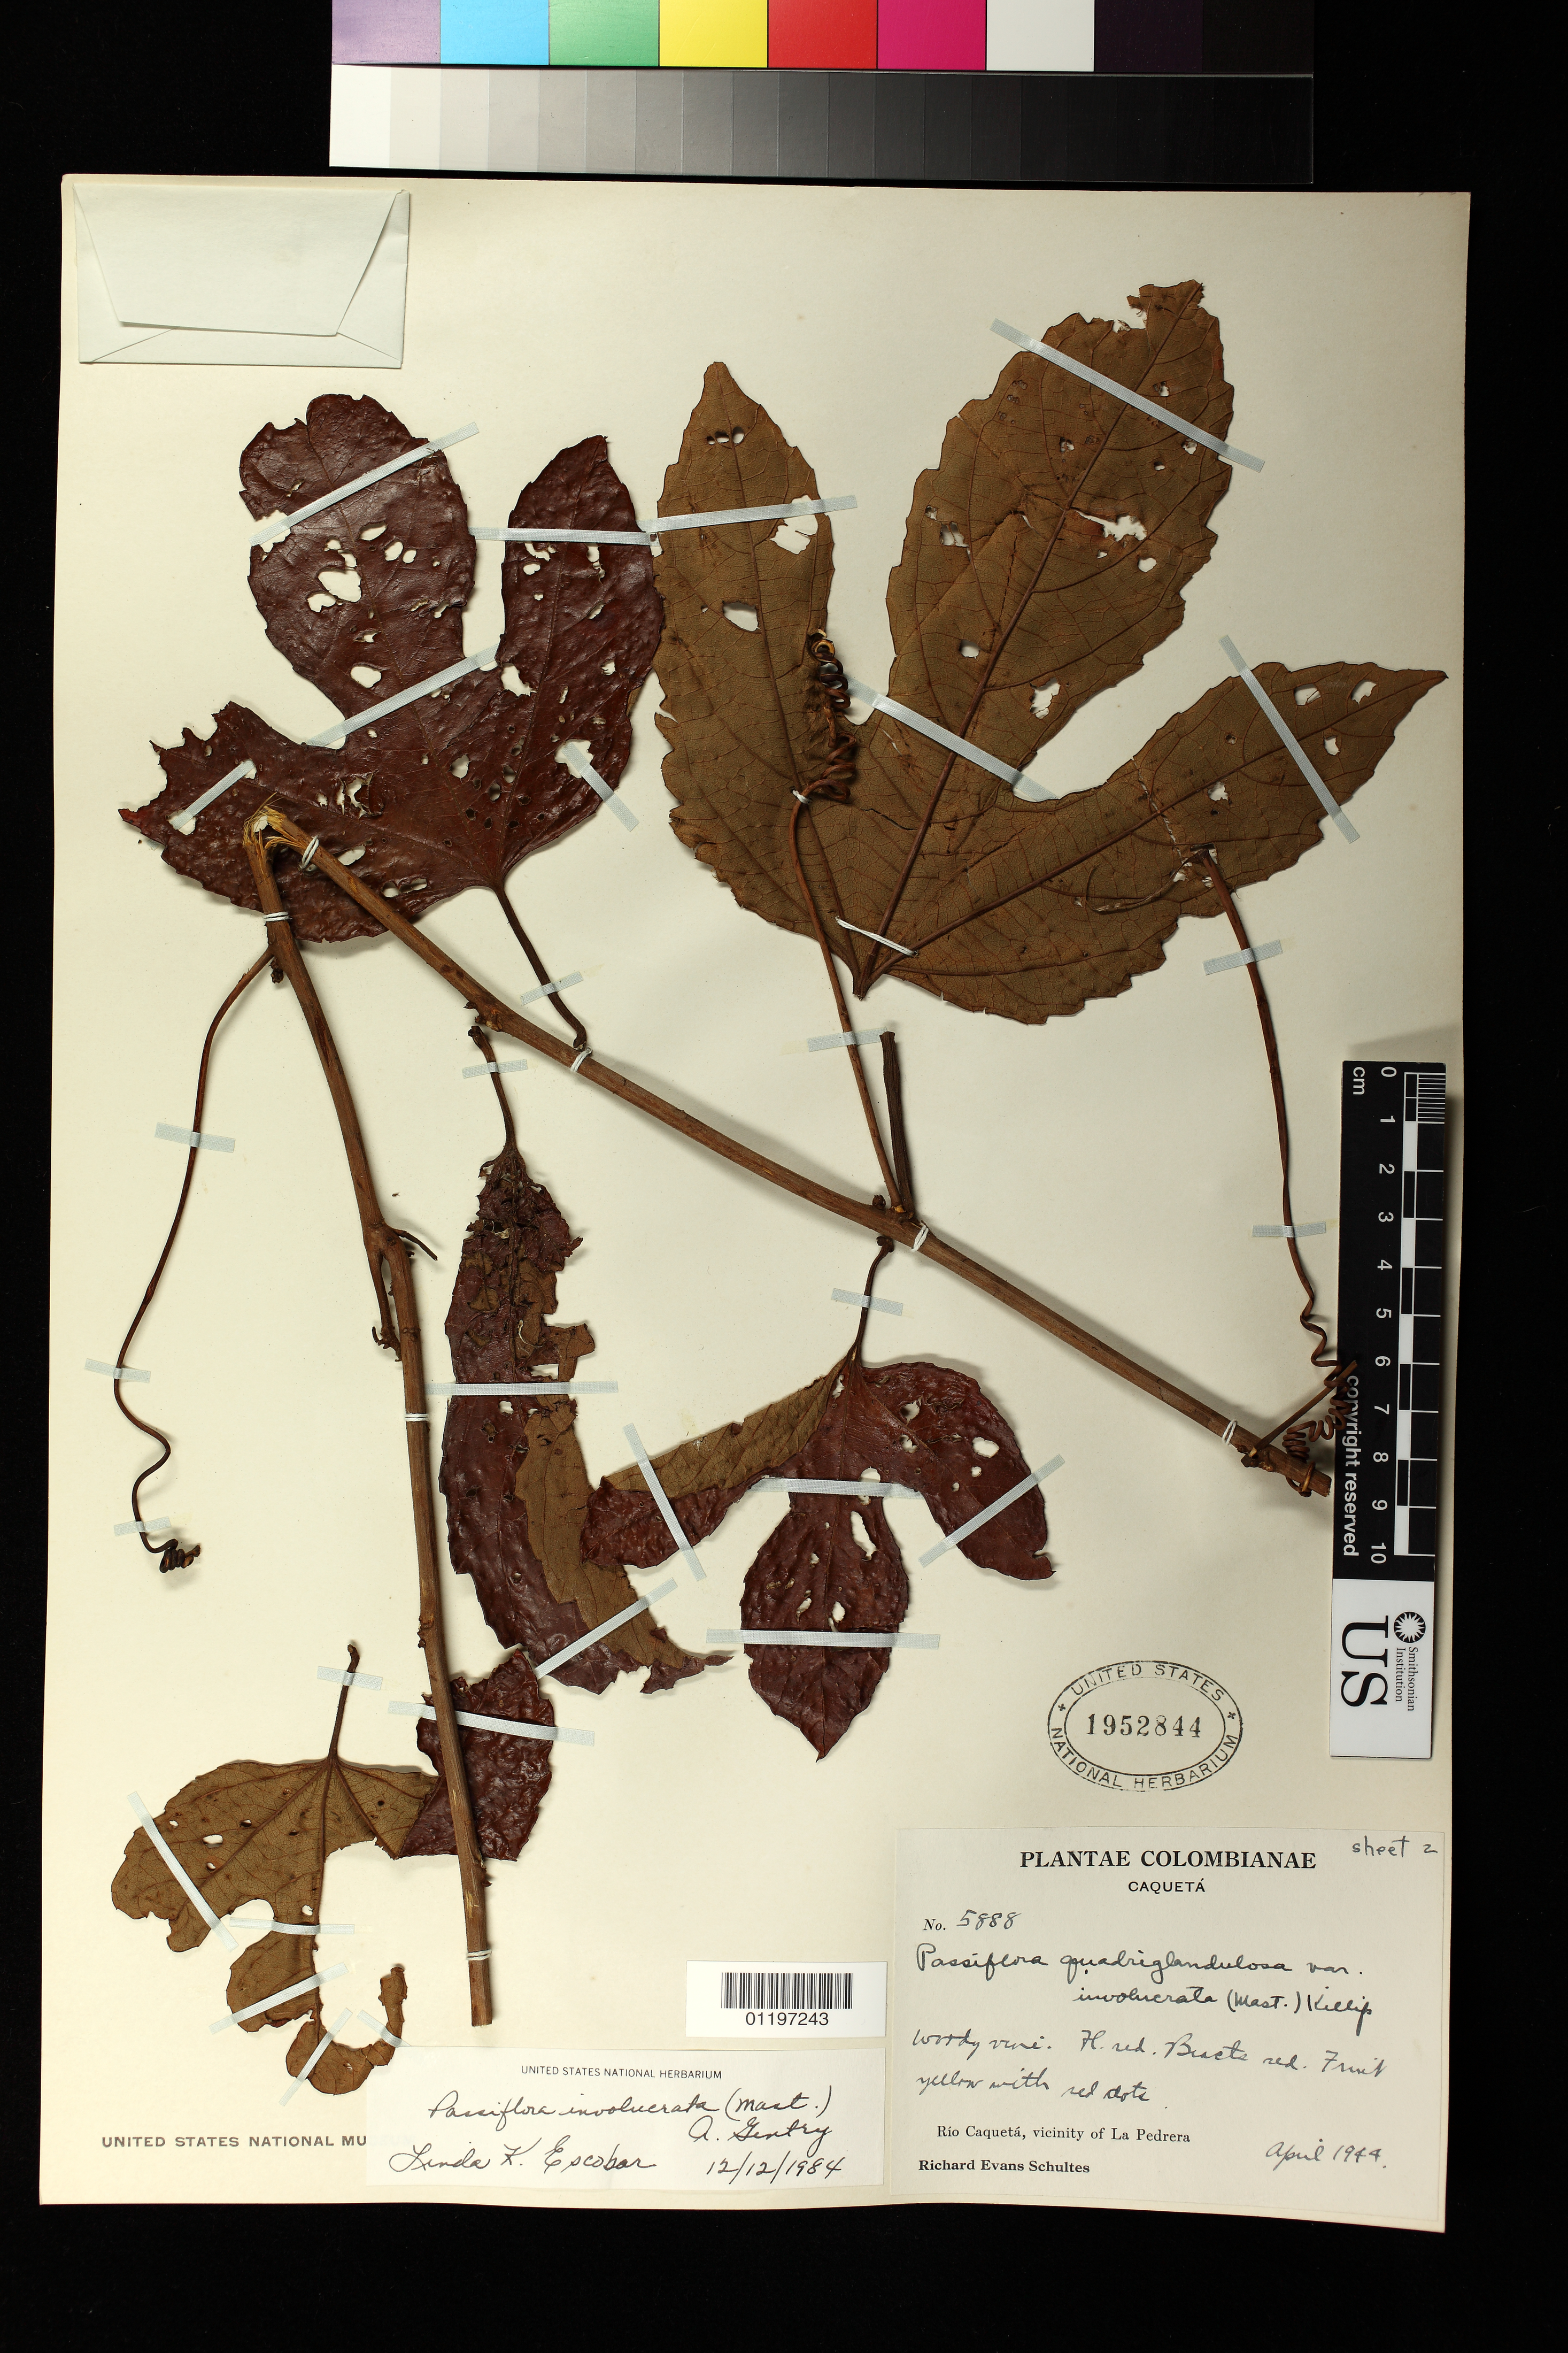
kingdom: Plantae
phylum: Tracheophyta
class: Magnoliopsida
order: Malpighiales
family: Passifloraceae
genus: Passiflora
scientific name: Passiflora involucellata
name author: Harms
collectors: R. E. Schultes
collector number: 5888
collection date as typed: Apr 1944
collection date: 1944-04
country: Colombia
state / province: Caquetá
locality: Rio Caqueta, vicinity of La Pedrera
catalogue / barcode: US 1952844